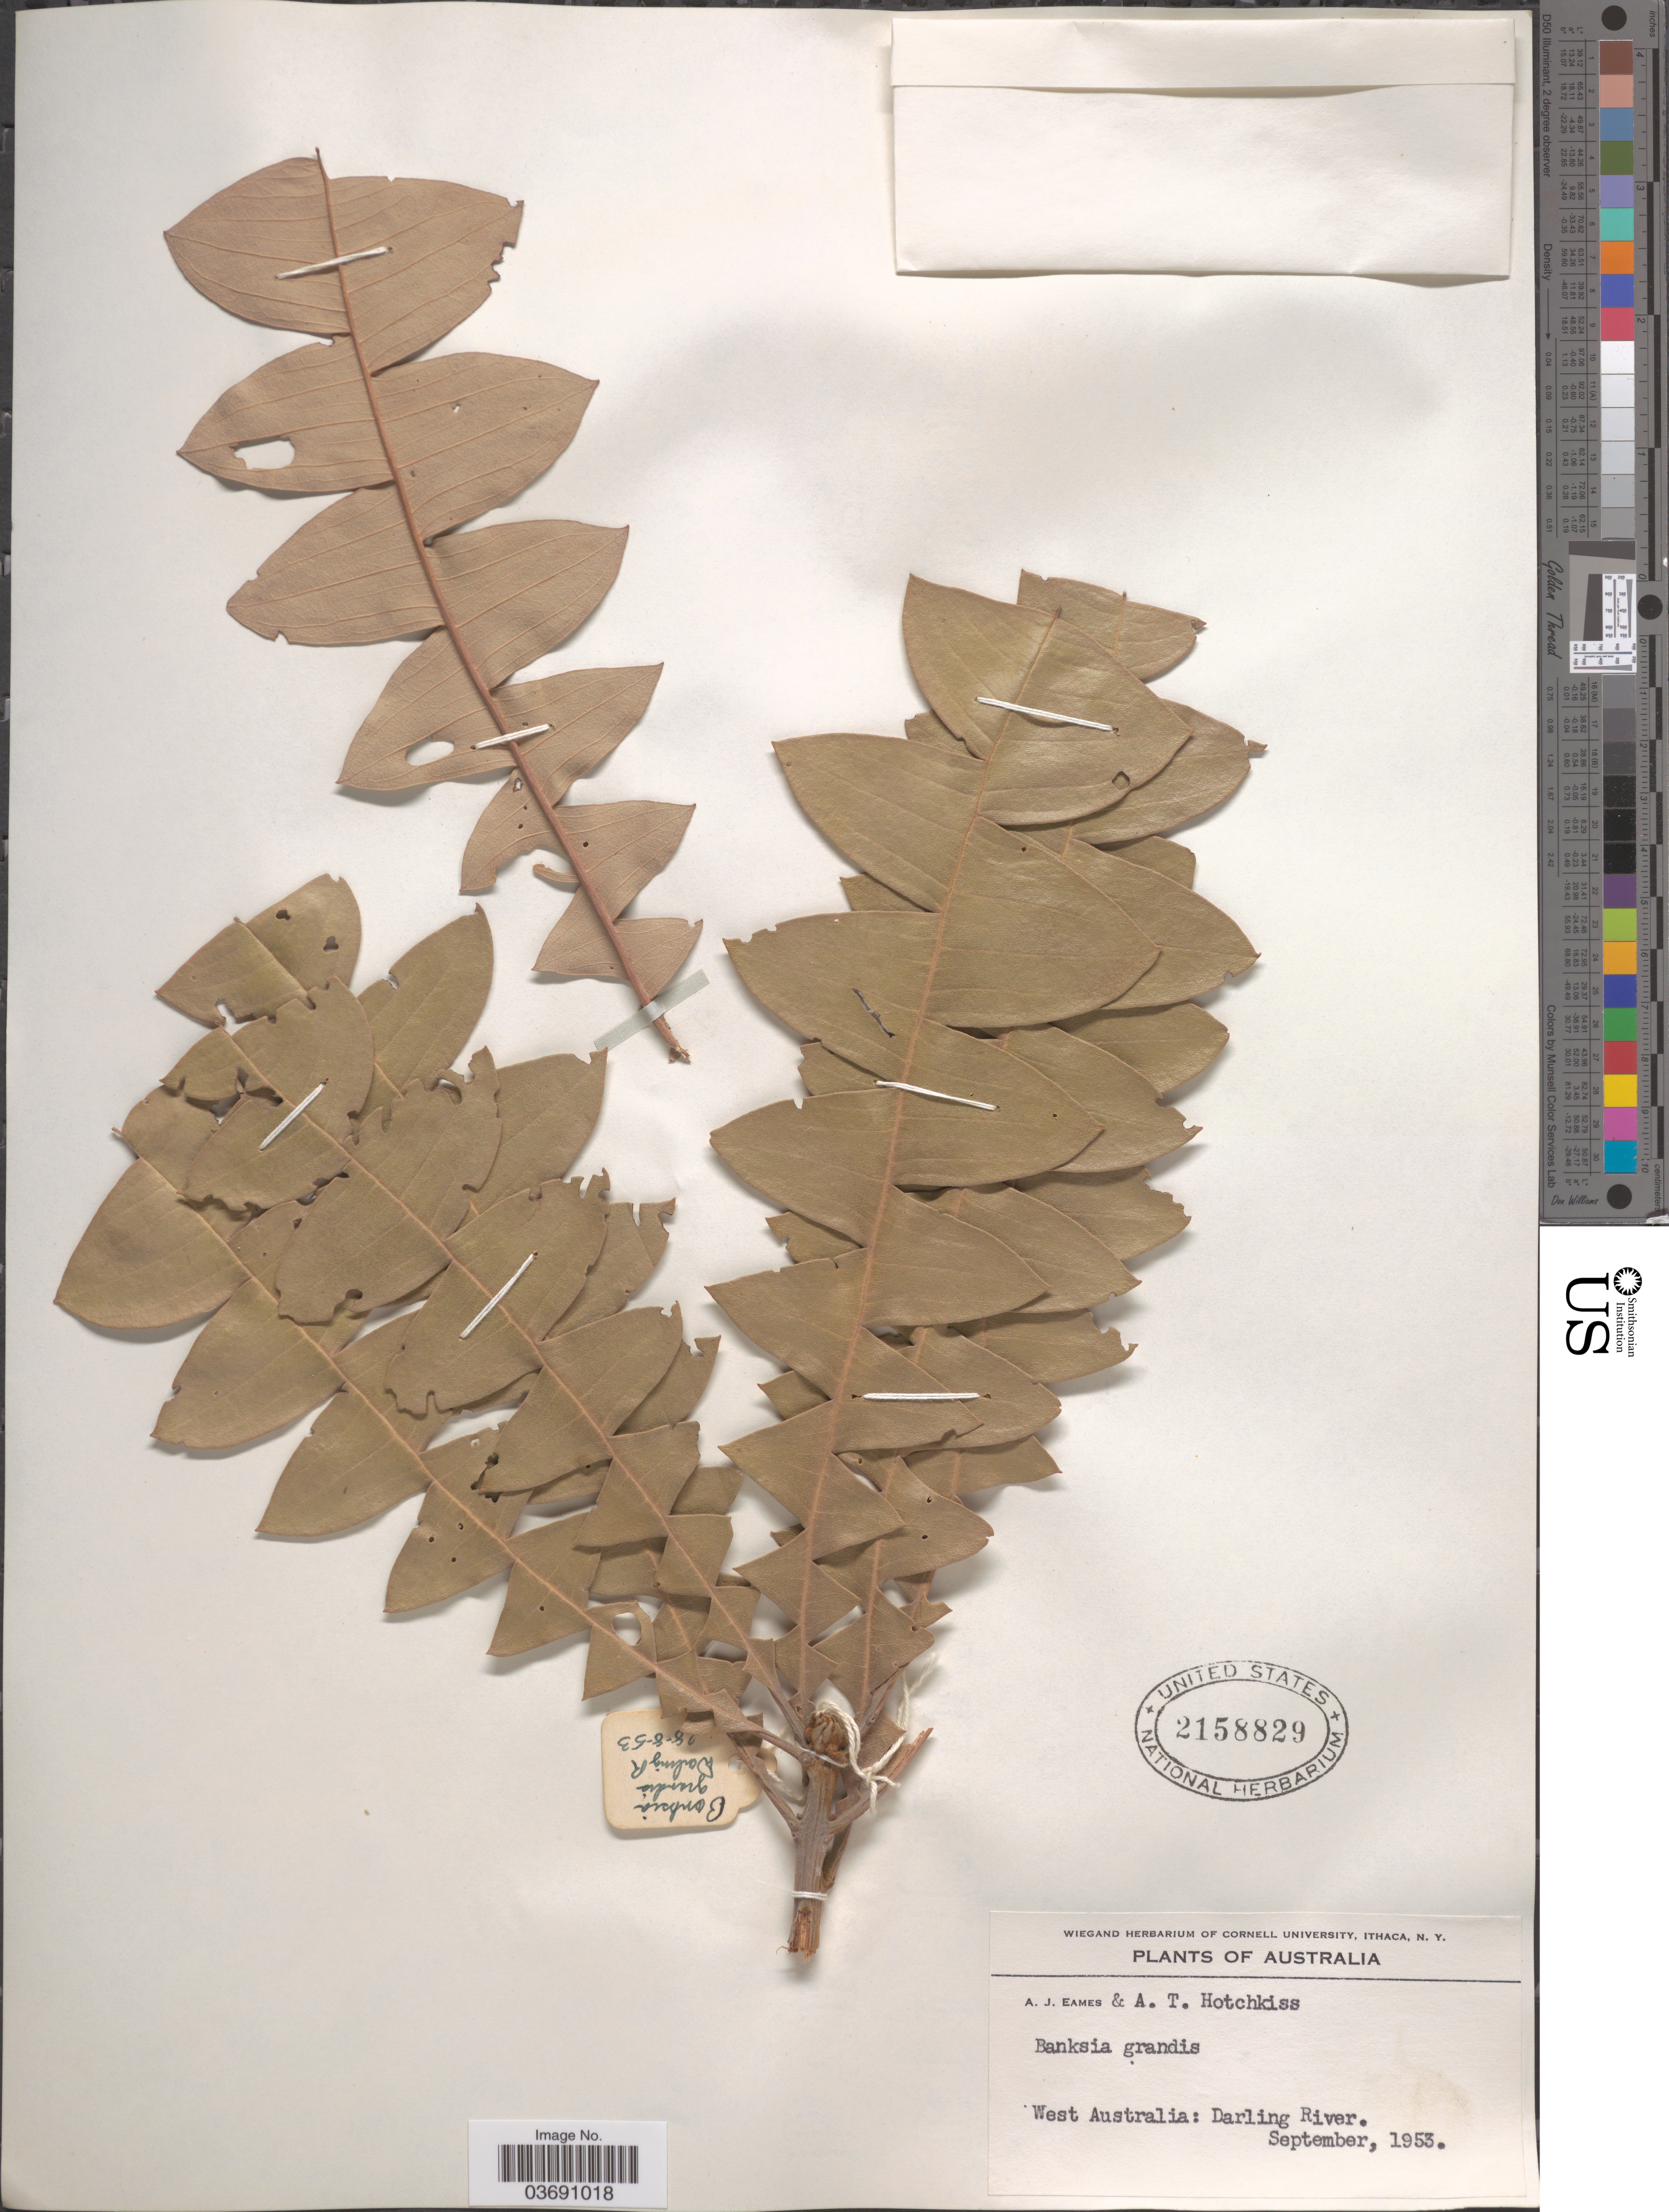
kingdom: Plantae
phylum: Tracheophyta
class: Magnoliopsida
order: Proteales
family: Proteaceae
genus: Banksia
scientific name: Banksia grandis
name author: Willd.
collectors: A. J. Eames & A. Hotchkiss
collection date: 1953-09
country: Australia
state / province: Western Australia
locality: West Australia: Darling River.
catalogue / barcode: US 2158829